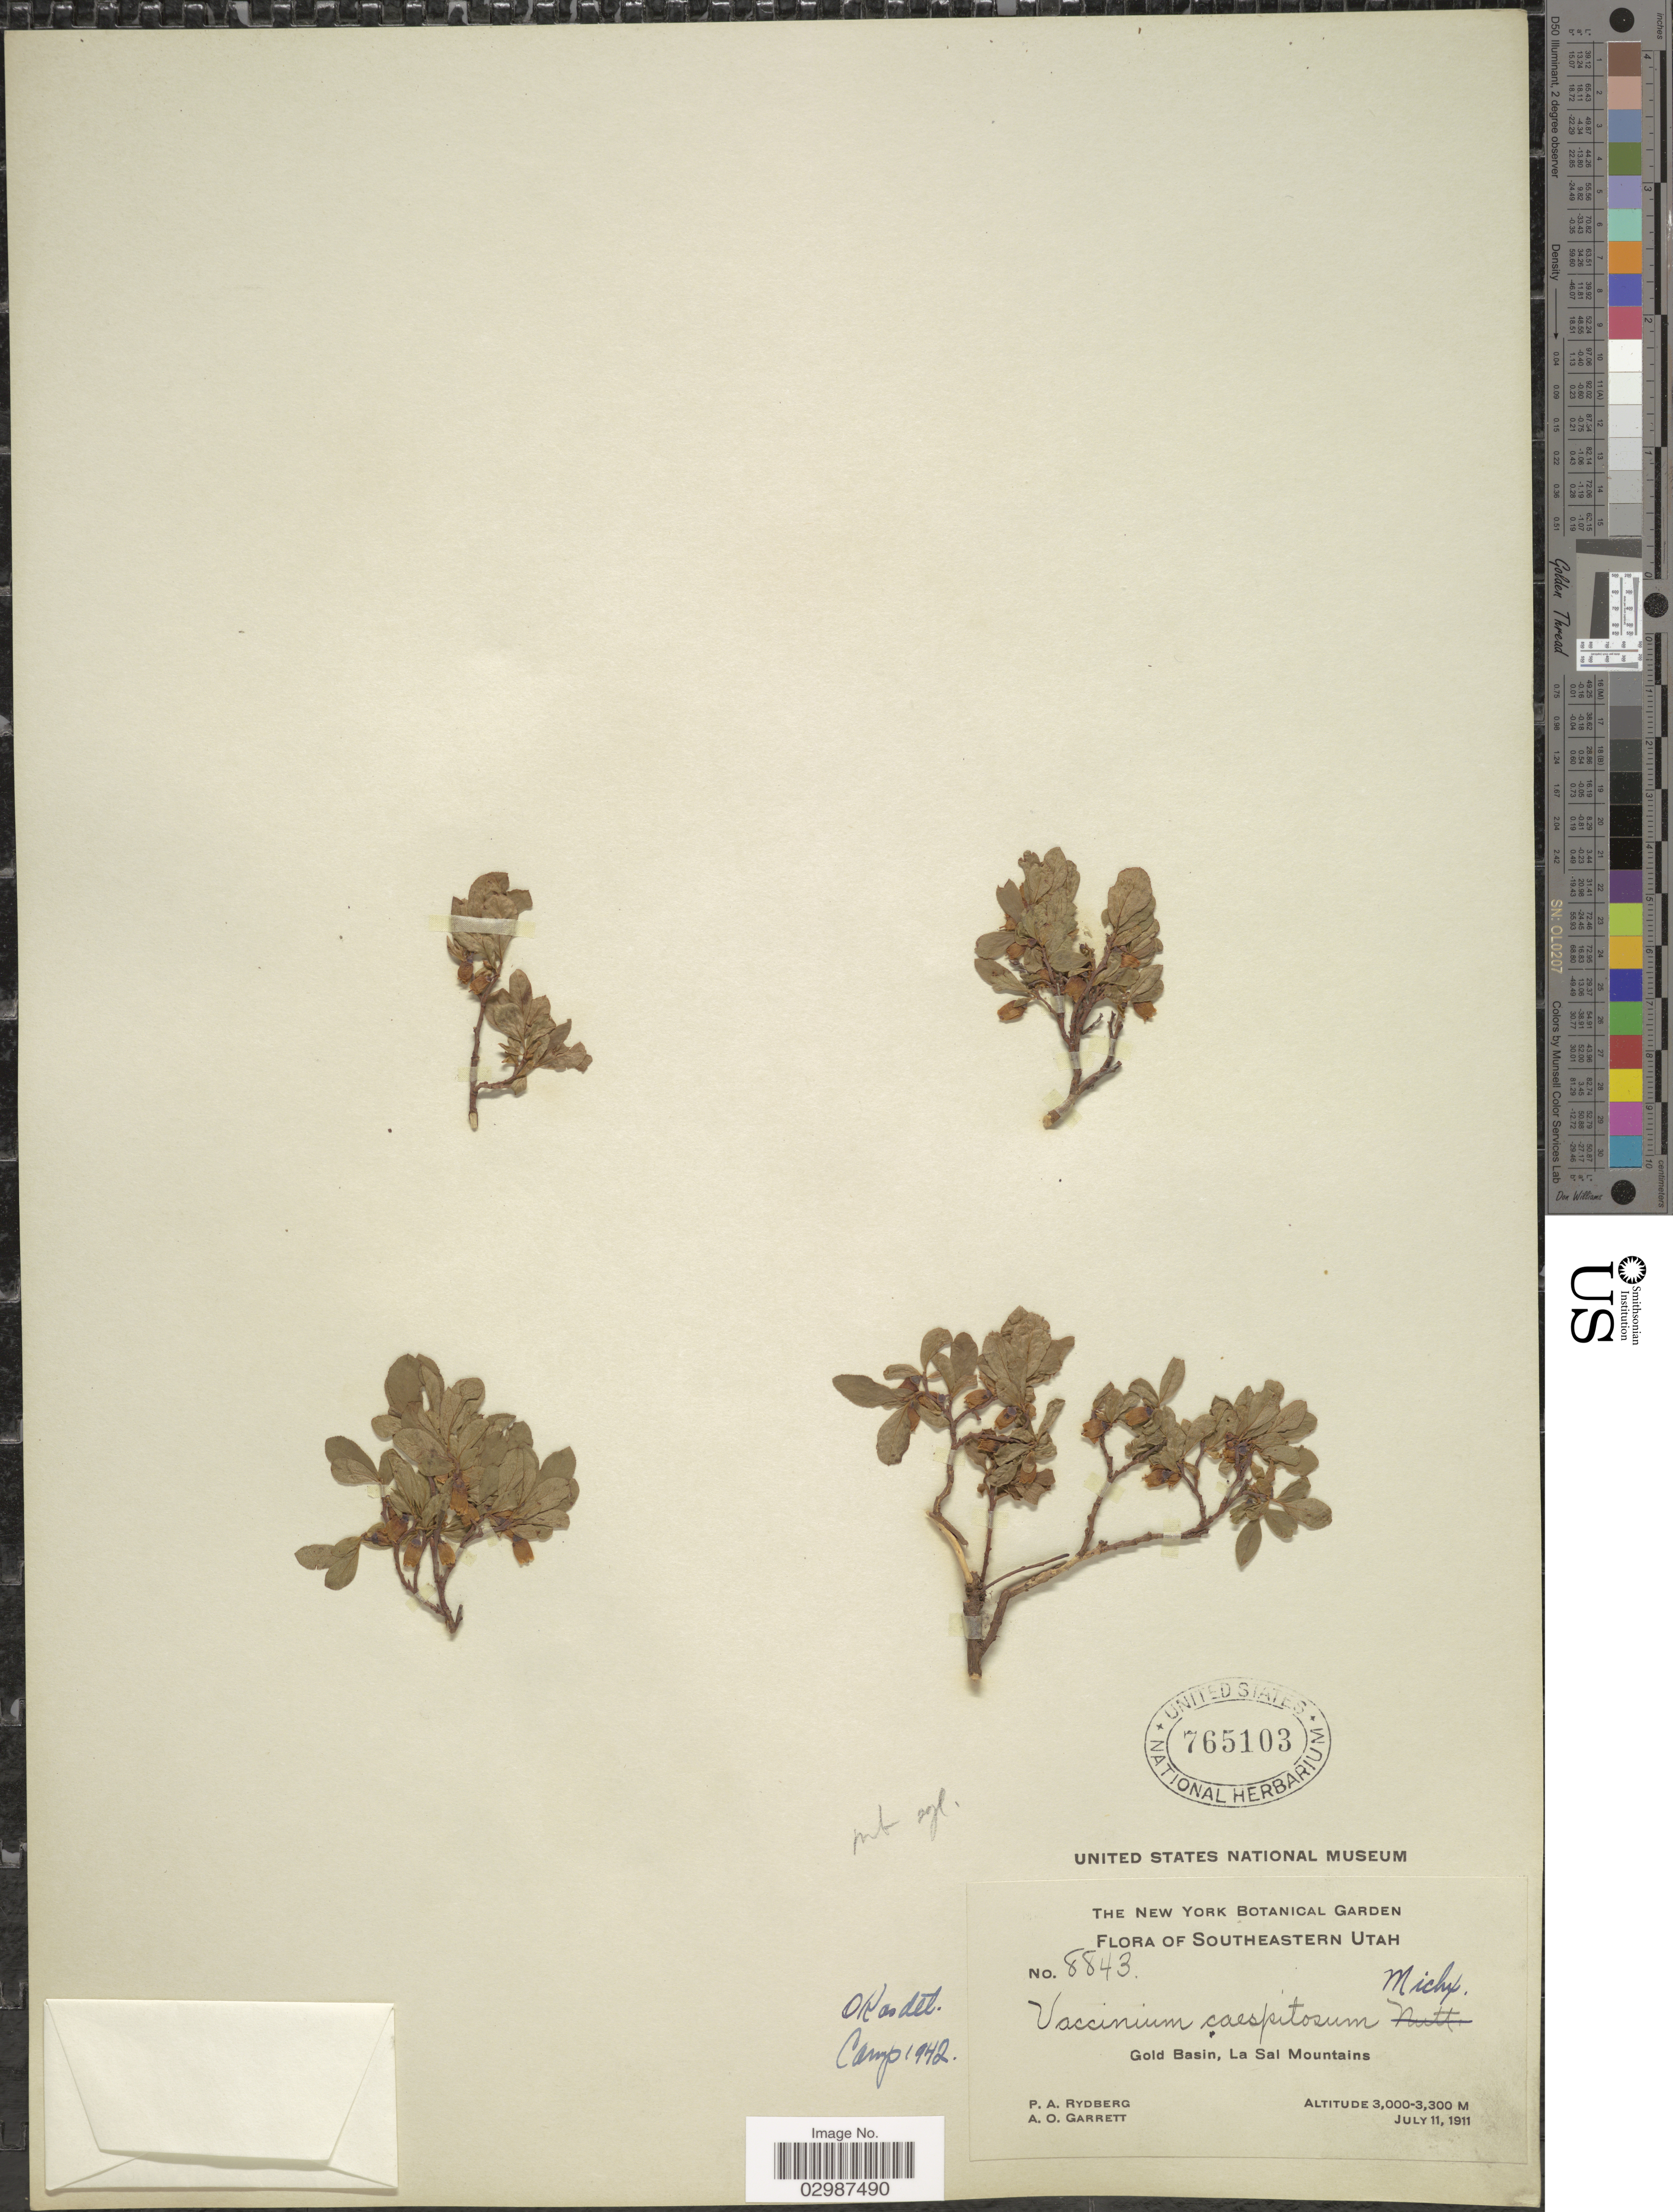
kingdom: Plantae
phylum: Tracheophyta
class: Magnoliopsida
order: Ericales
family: Ericaceae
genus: Vaccinium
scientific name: Vaccinium caespitosum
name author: Michx.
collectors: P. A. Rydberg & A. O. Garrett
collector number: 8843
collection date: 1911-07-11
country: United States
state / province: Utah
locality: Southeastern Utah. Gold Basin, La Sal Mountains.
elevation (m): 3000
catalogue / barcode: US 765103